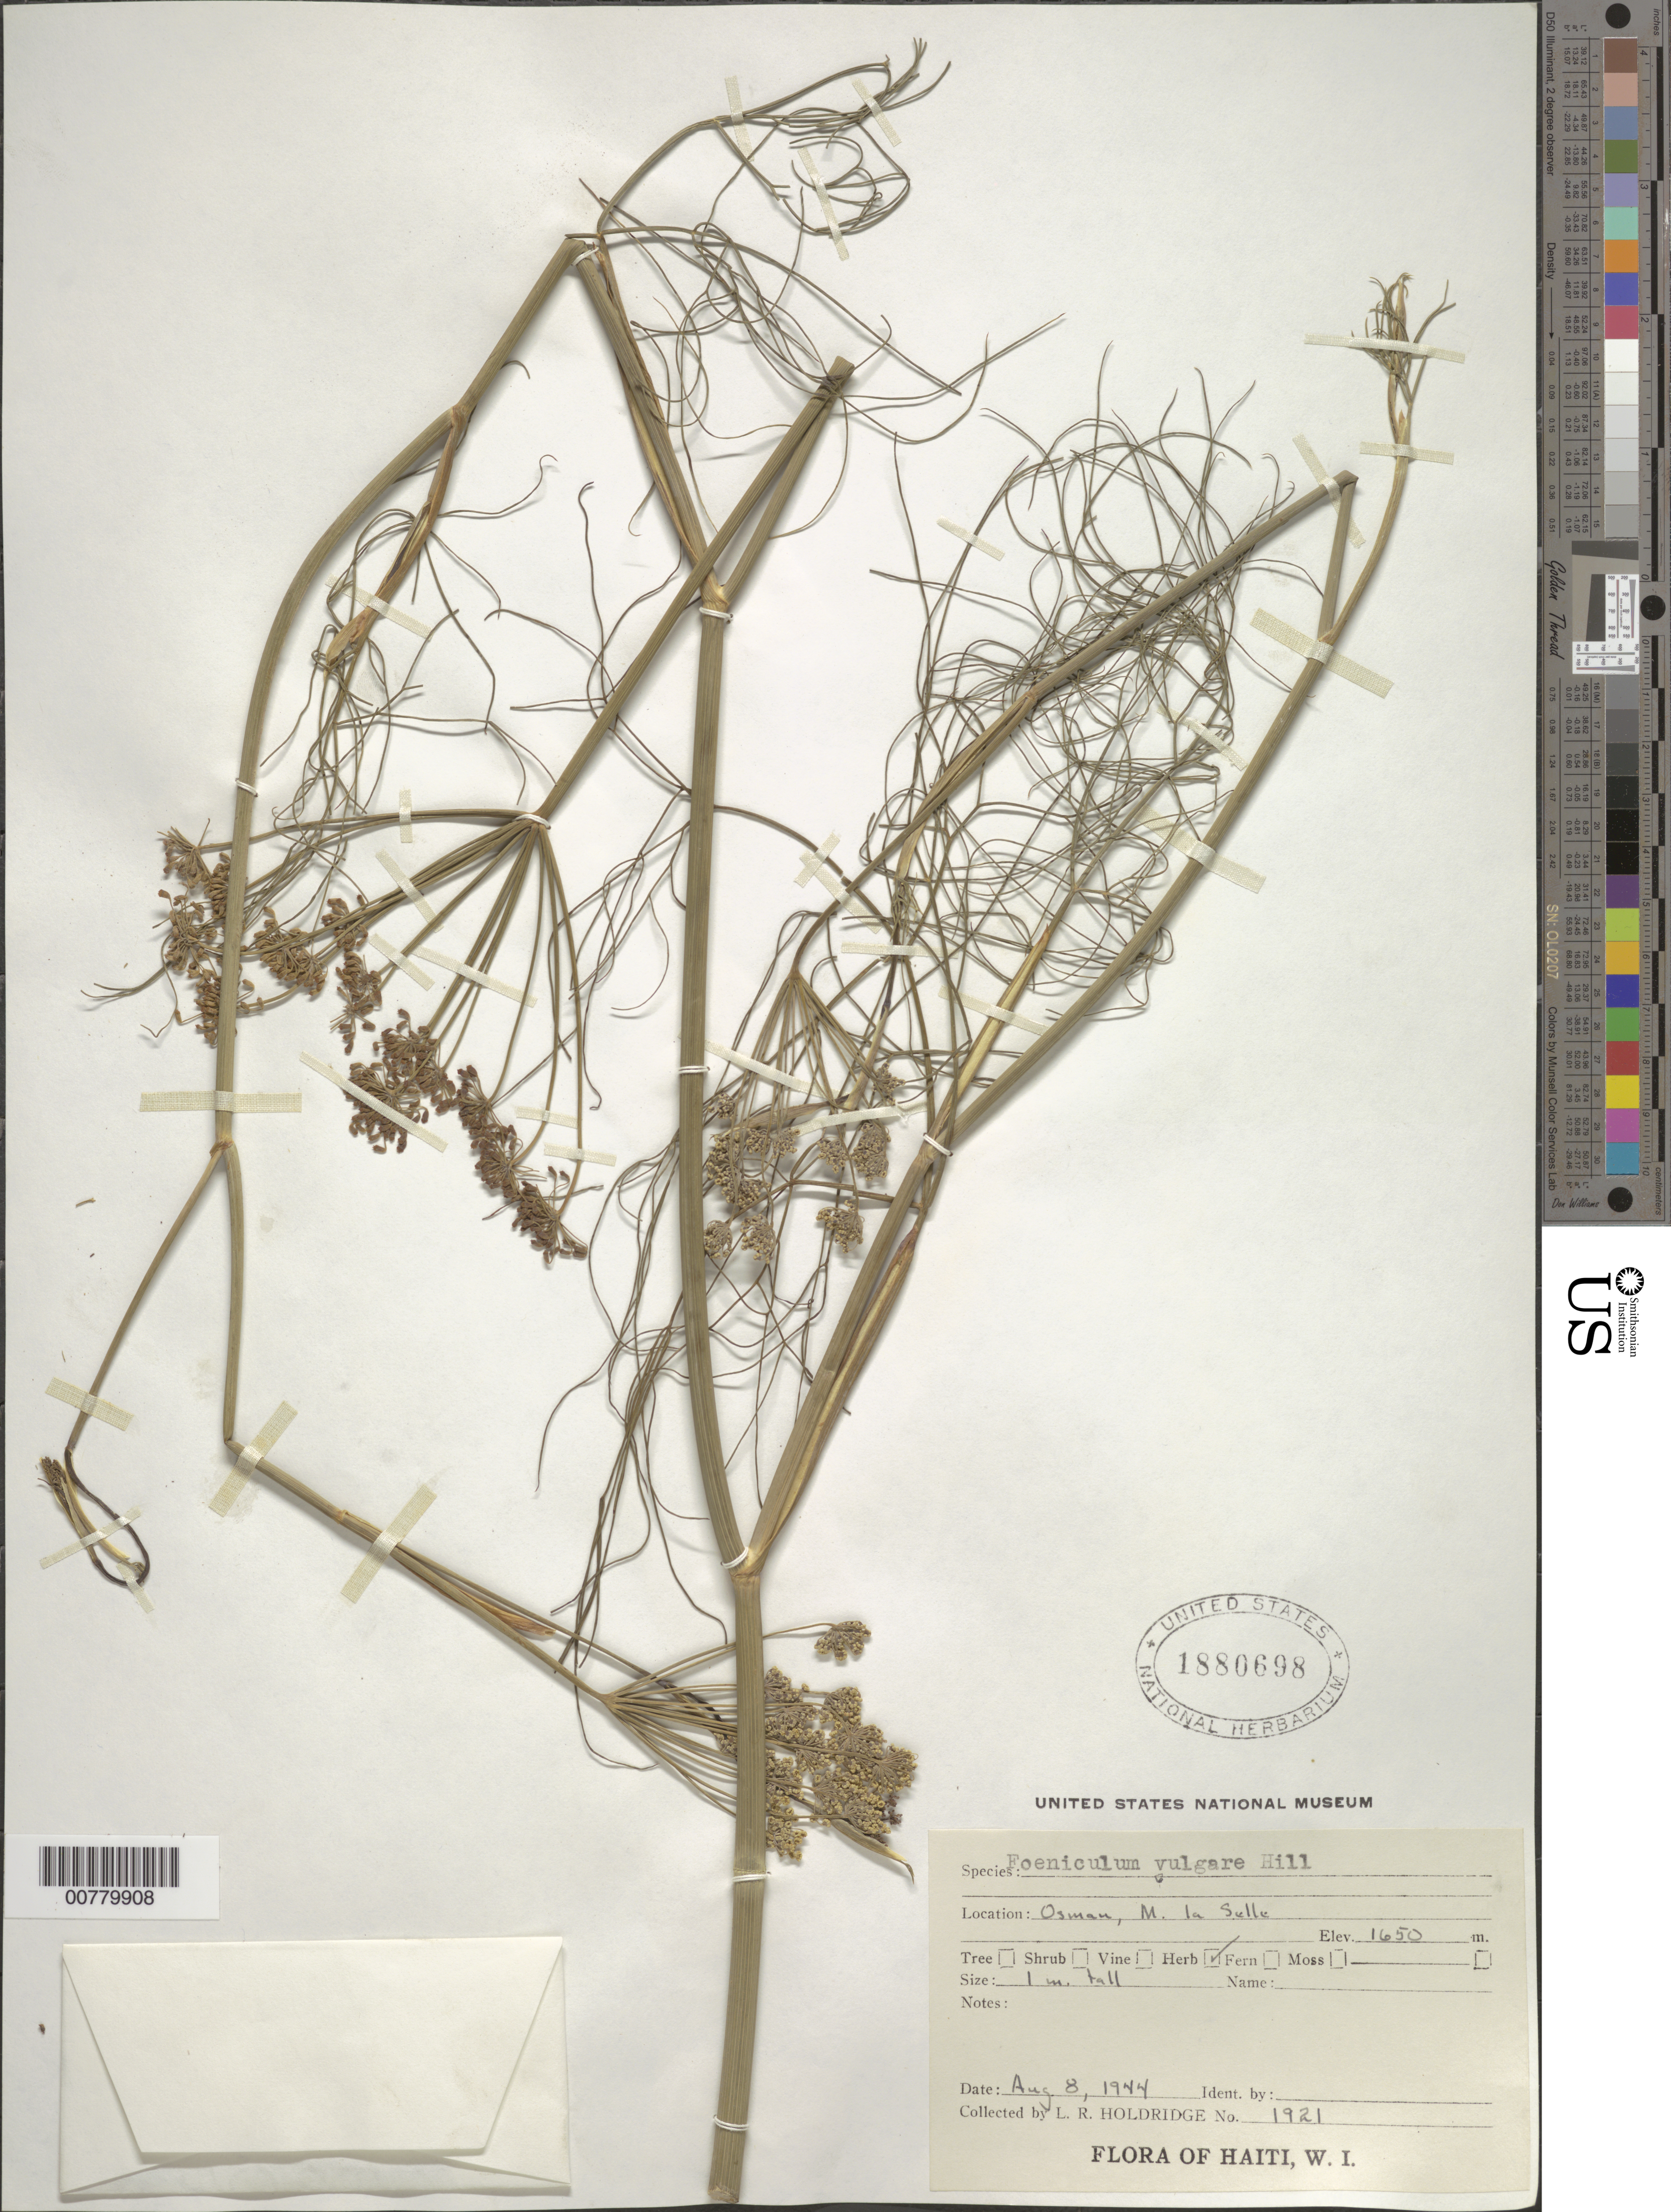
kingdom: Plantae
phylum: Tracheophyta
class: Magnoliopsida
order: Apiales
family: Apiaceae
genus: Foeniculum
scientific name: Foeniculum vulgare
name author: Mill.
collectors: L. Holdridge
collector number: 1921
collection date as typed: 08 Aug 1944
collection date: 1944-08-08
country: Haiti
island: Hispaniola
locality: Osman, M. la Selle.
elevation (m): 1650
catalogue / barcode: US 1880698